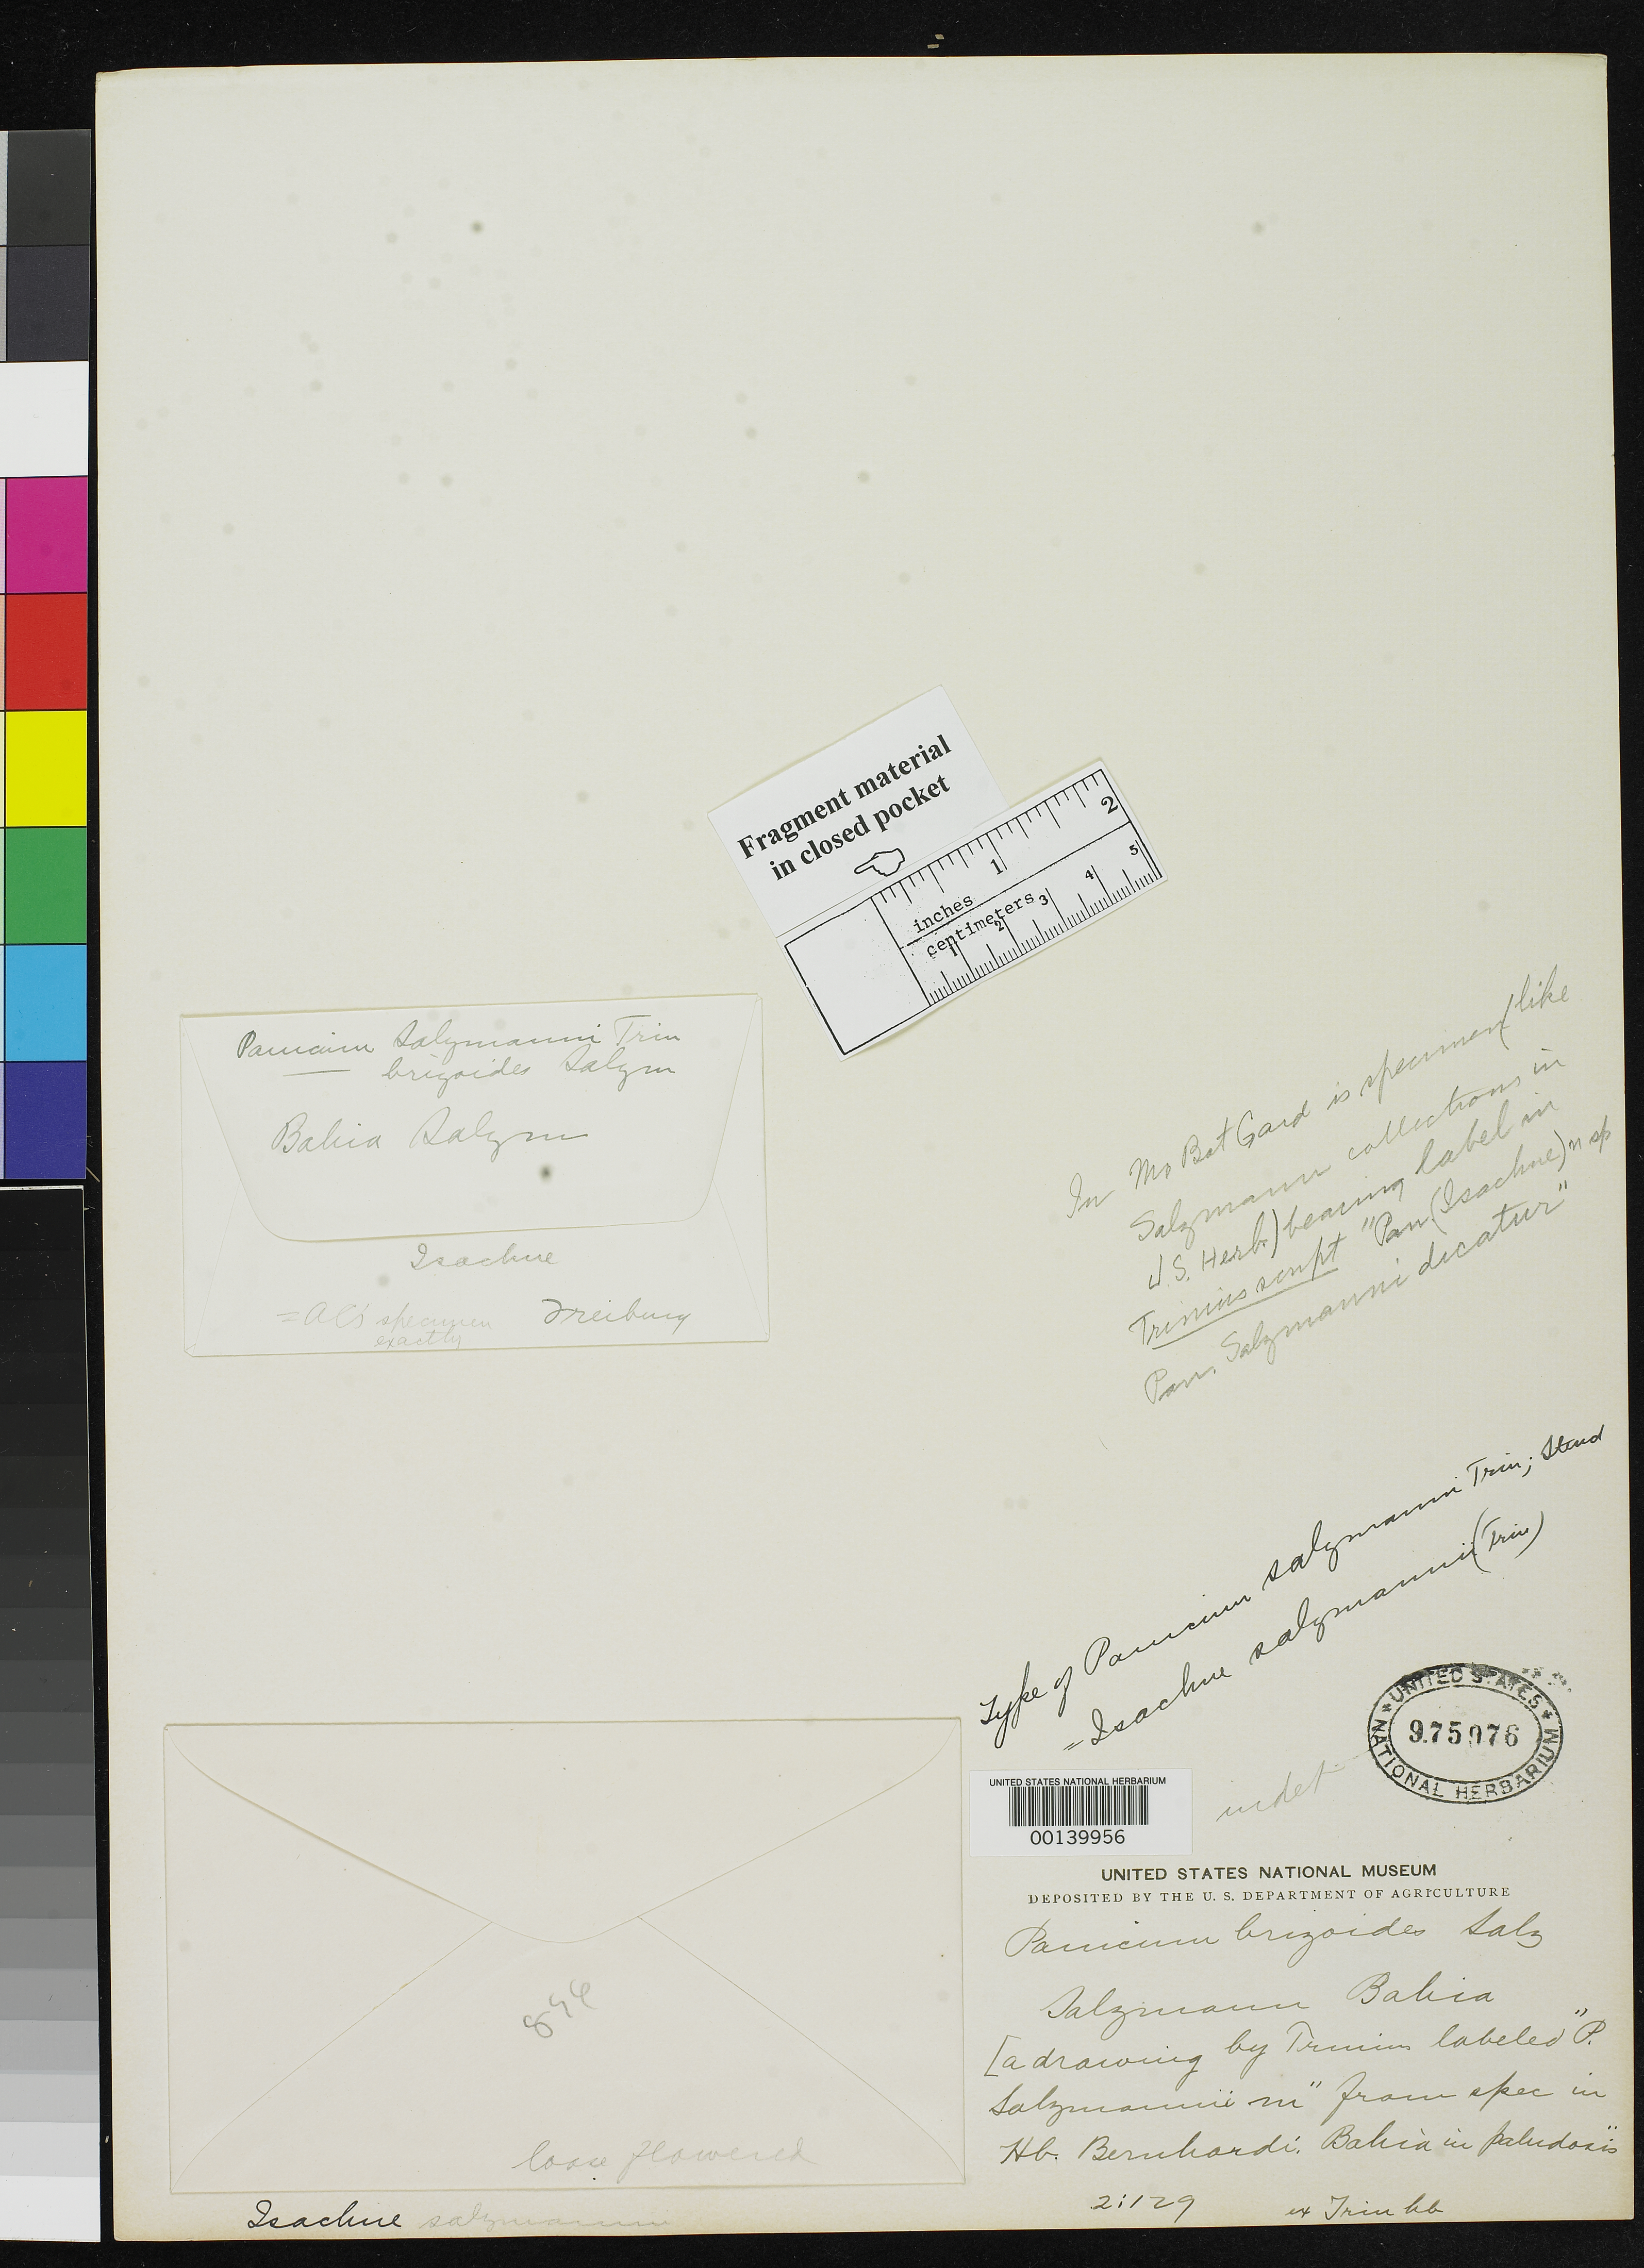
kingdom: Plantae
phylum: Tracheophyta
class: Liliopsida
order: Poales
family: Poaceae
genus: Panicum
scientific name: Panicum salzmannii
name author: Trin. ex Steud.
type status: Type Fragment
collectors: P. Salzmann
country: Brazil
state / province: Bahia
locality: North of Esplanda city on road to Jaquera.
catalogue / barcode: US 975976